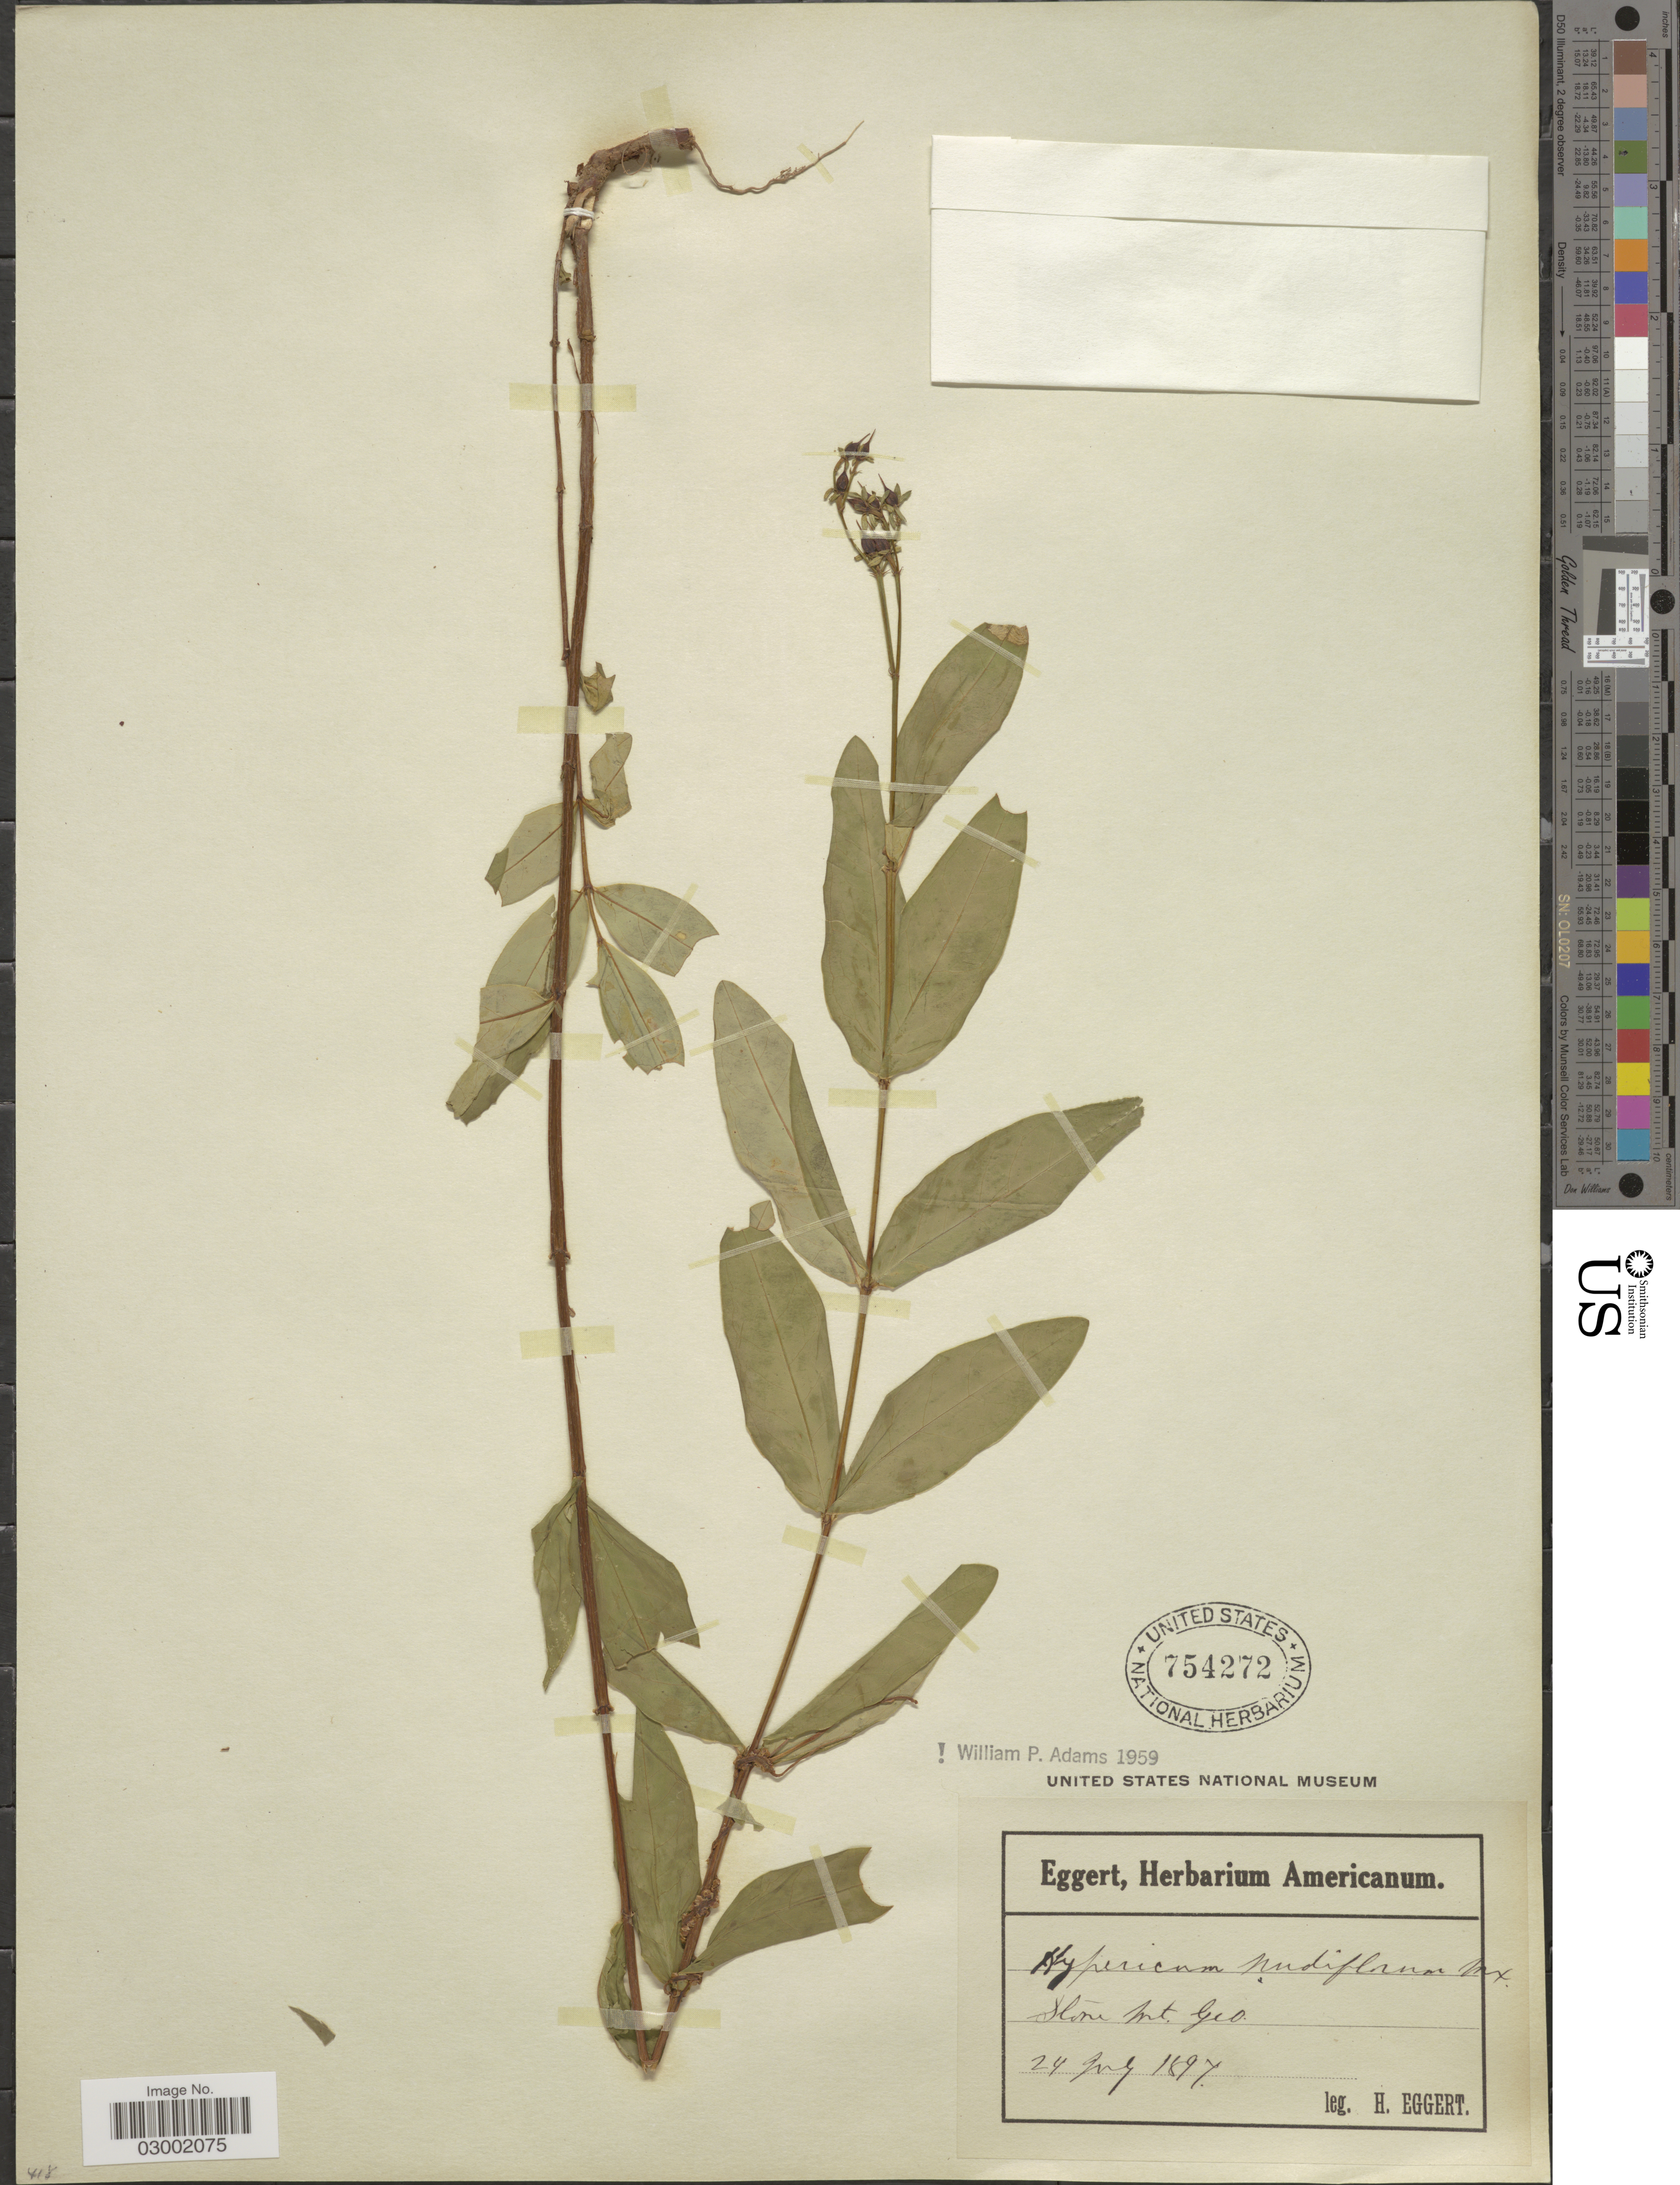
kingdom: Plantae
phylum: Tracheophyta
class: Magnoliopsida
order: Malpighiales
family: Hypericaceae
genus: Hypericum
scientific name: Hypericum nudiflorum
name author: Michx. ex Willd.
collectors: H. Eggert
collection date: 1897-07-24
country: United States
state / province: Georgia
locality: Stone Mt. Geo.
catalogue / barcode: US 754272